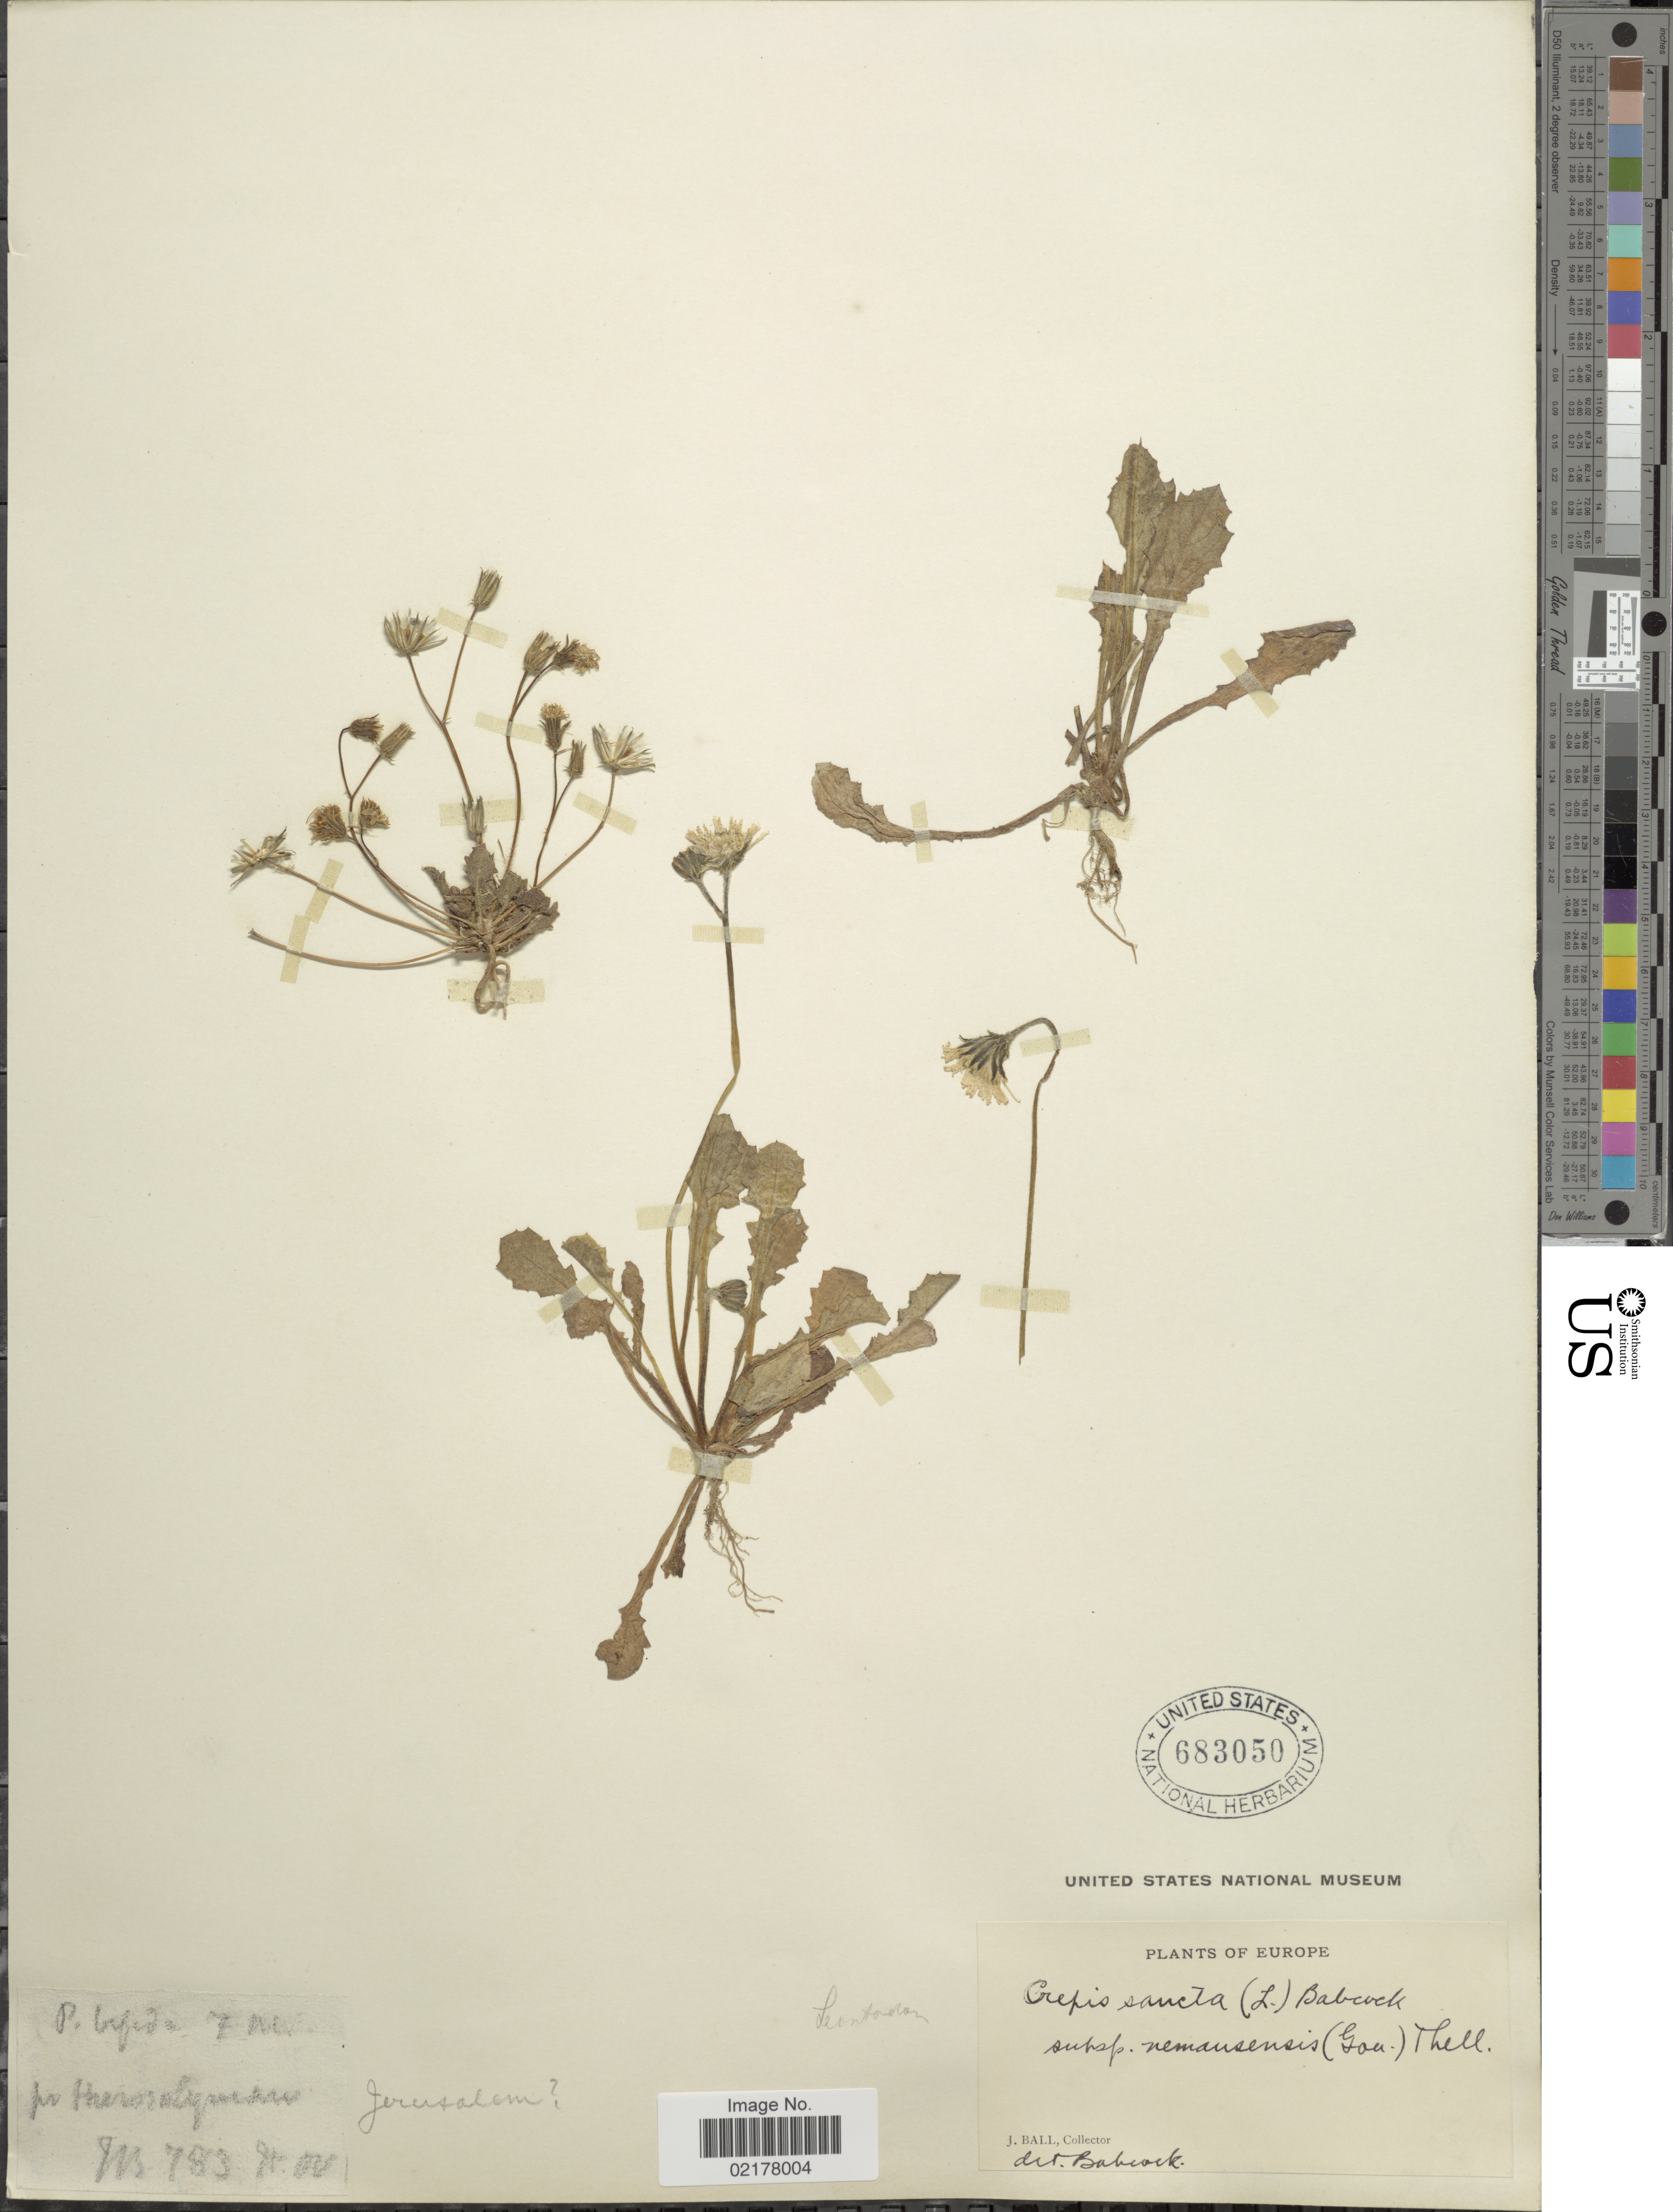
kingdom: Plantae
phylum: Tracheophyta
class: Magnoliopsida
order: Asterales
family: Asteraceae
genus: Crepis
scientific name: Crepis sancta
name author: (L.) Bornm.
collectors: J. Ball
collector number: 783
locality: Europe. Hurosalyzunden [interpreted] Jerusalem [unsure placement]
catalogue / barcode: US 683050